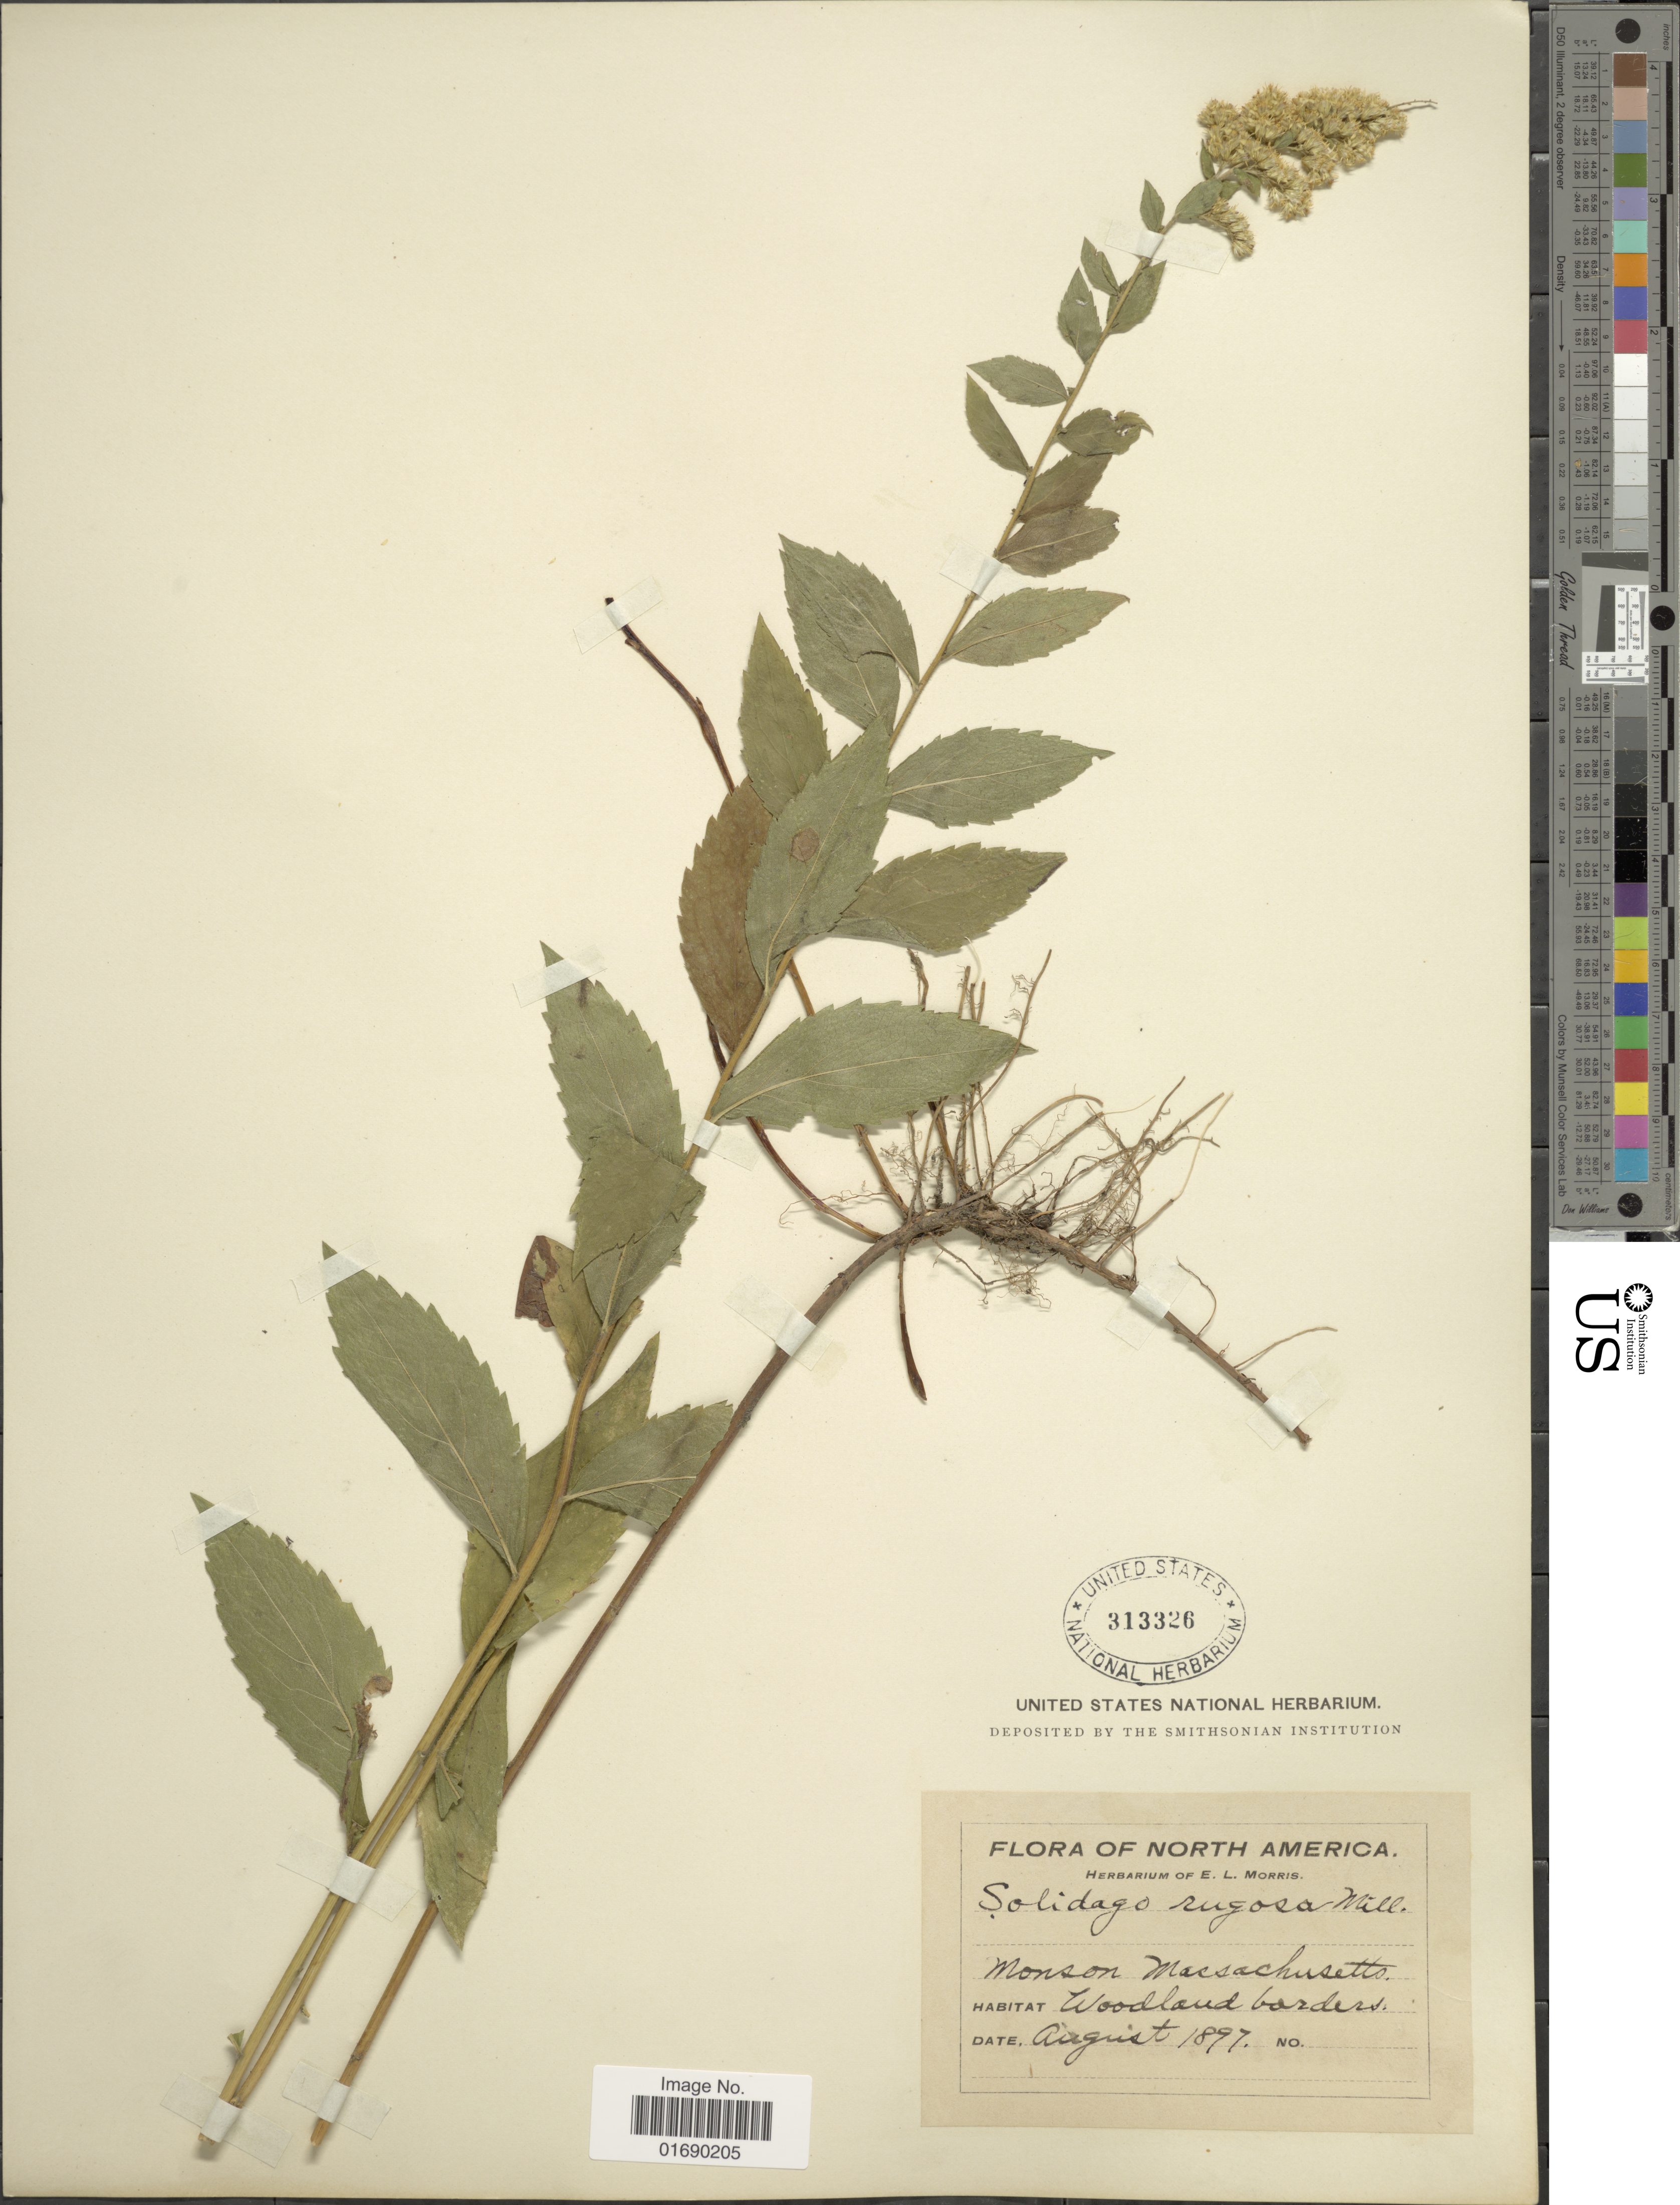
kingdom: Plantae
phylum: Tracheophyta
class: Magnoliopsida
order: Asterales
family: Asteraceae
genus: Solidago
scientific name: Solidago rugosa var. aspera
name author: (Aiton) Cronq.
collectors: ex herb. E.L. Morris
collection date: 1897-08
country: United States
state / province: Massachusetts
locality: Monson Massachusetts, Woodland borders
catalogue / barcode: US 313326